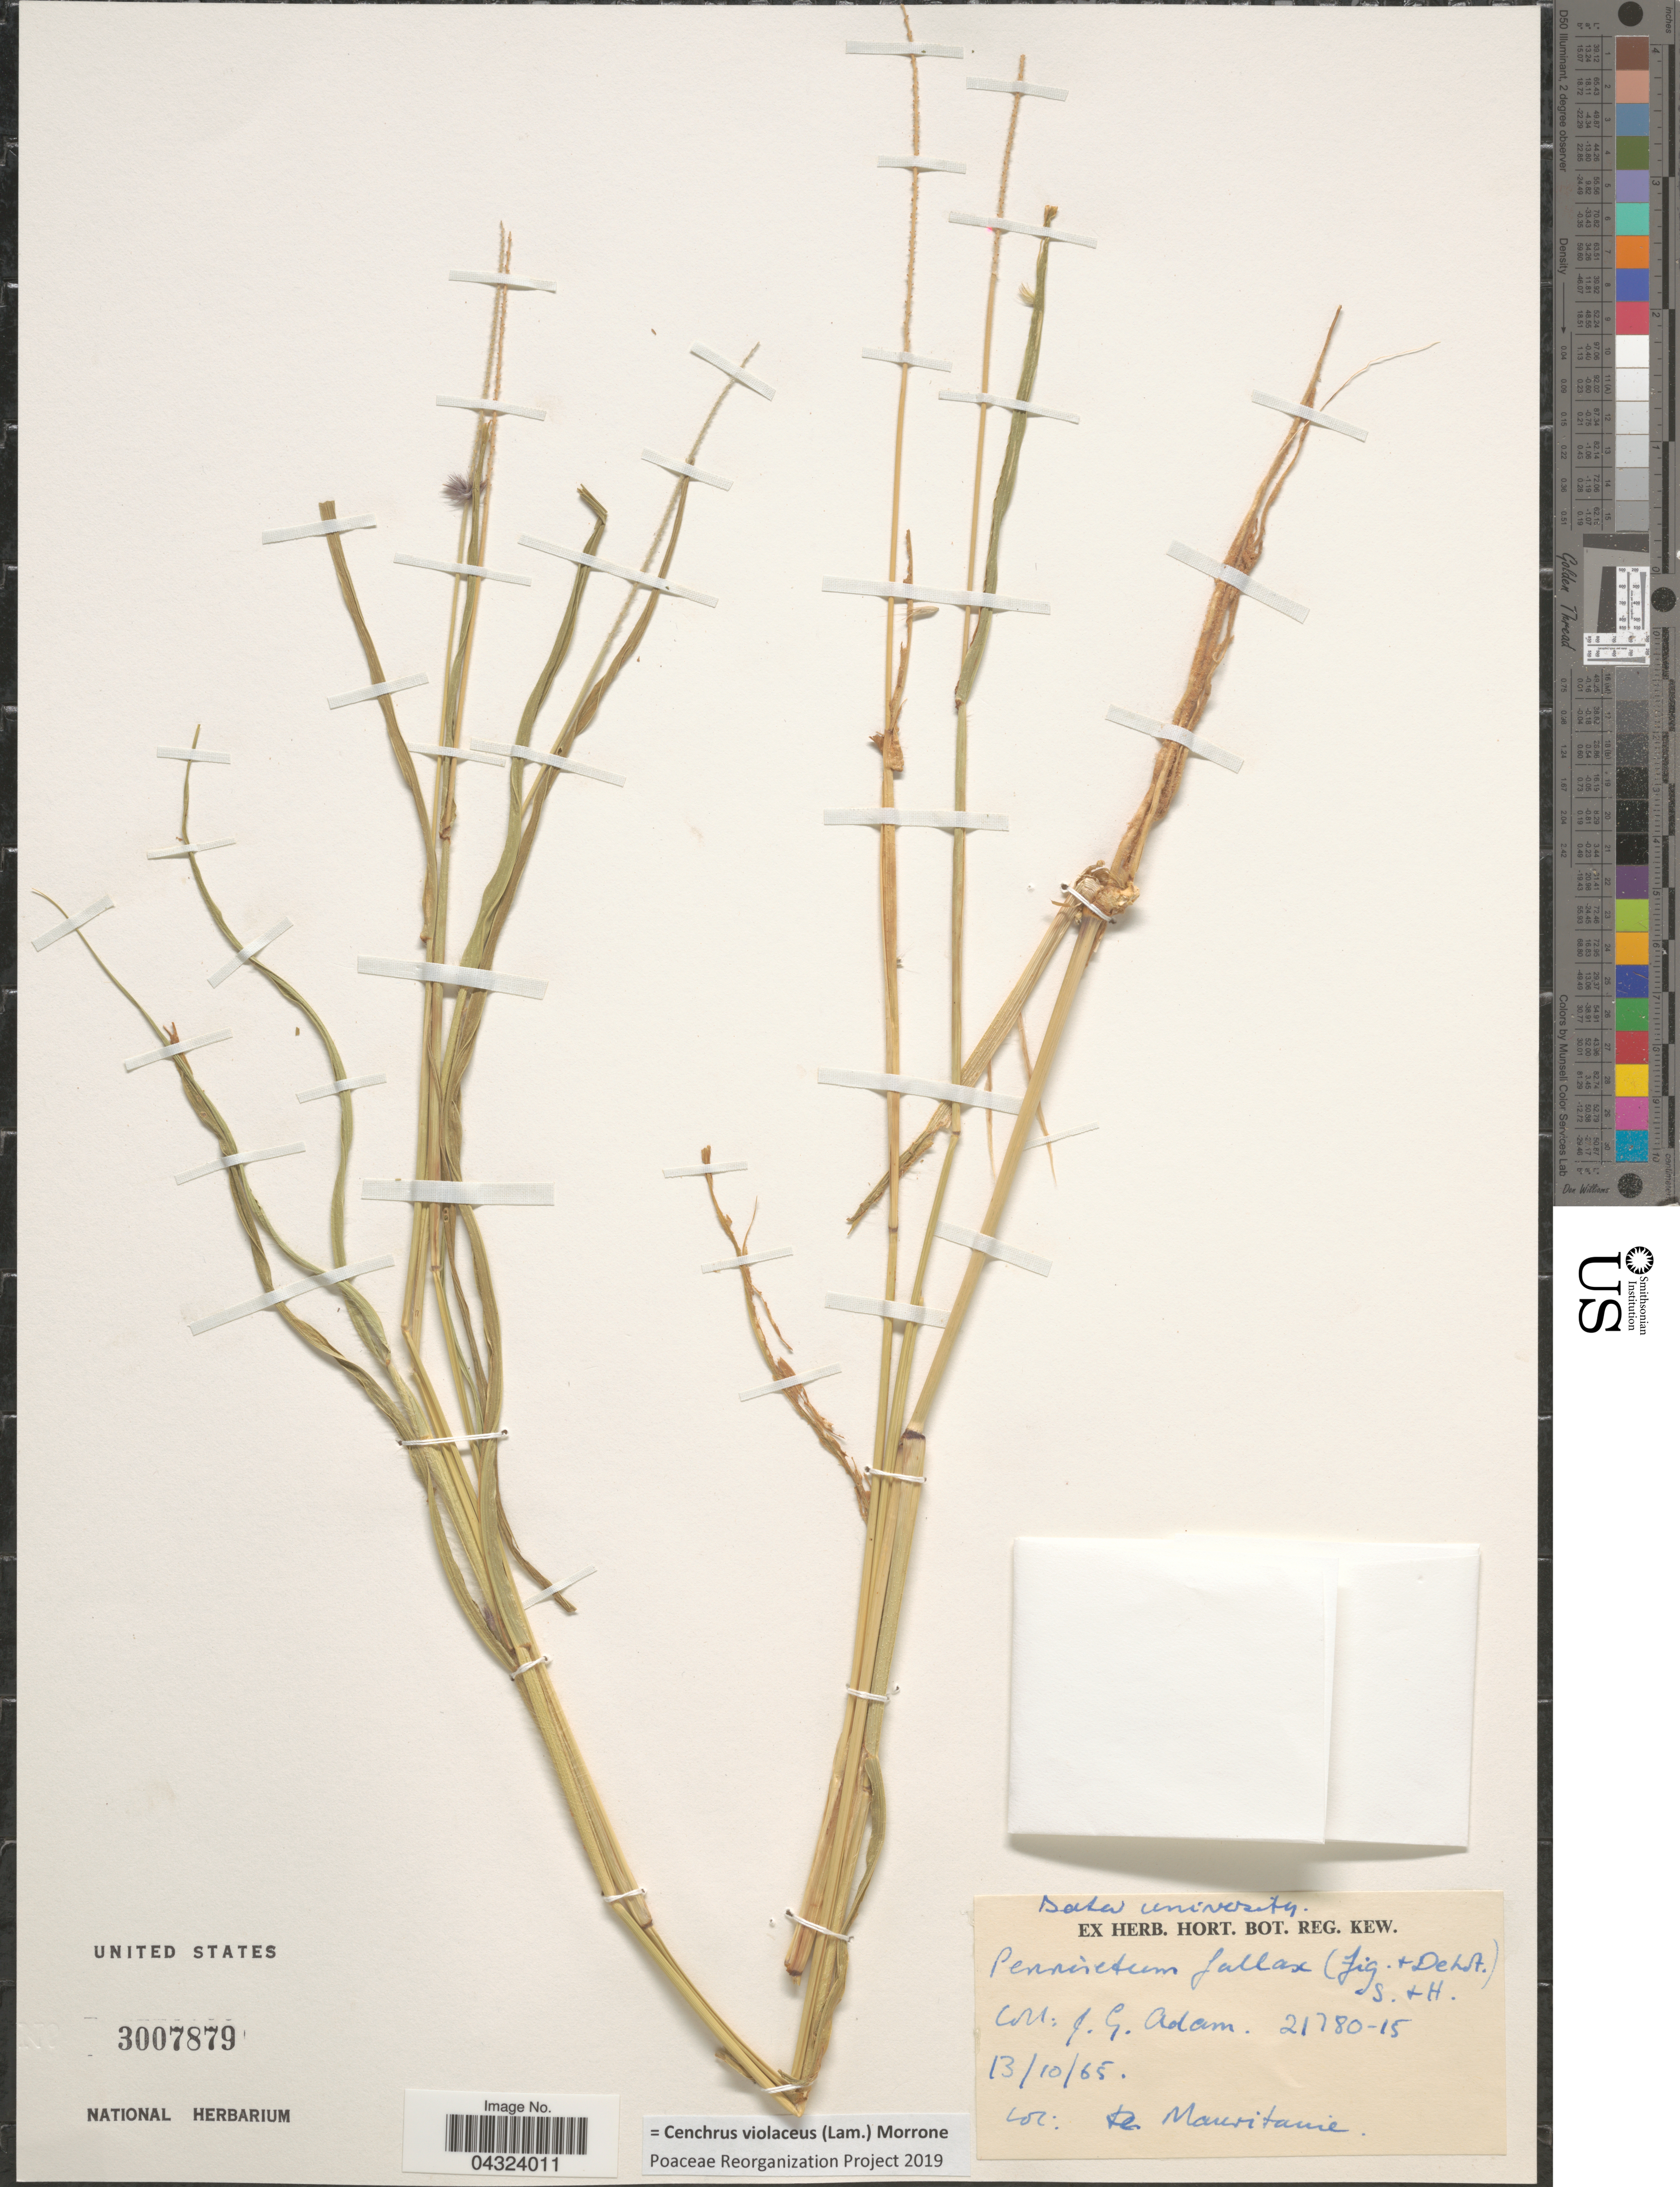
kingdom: Plantae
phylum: Tracheophyta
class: Liliopsida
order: Poales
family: Poaceae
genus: Cenchrus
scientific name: Cenchrus violaceus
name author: (Lam.) Morrone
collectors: J. Adam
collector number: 21780-15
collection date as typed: Transcribed d/m/y: 13/10/65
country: Mauritania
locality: De Mauritanie.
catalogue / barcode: US 3007879